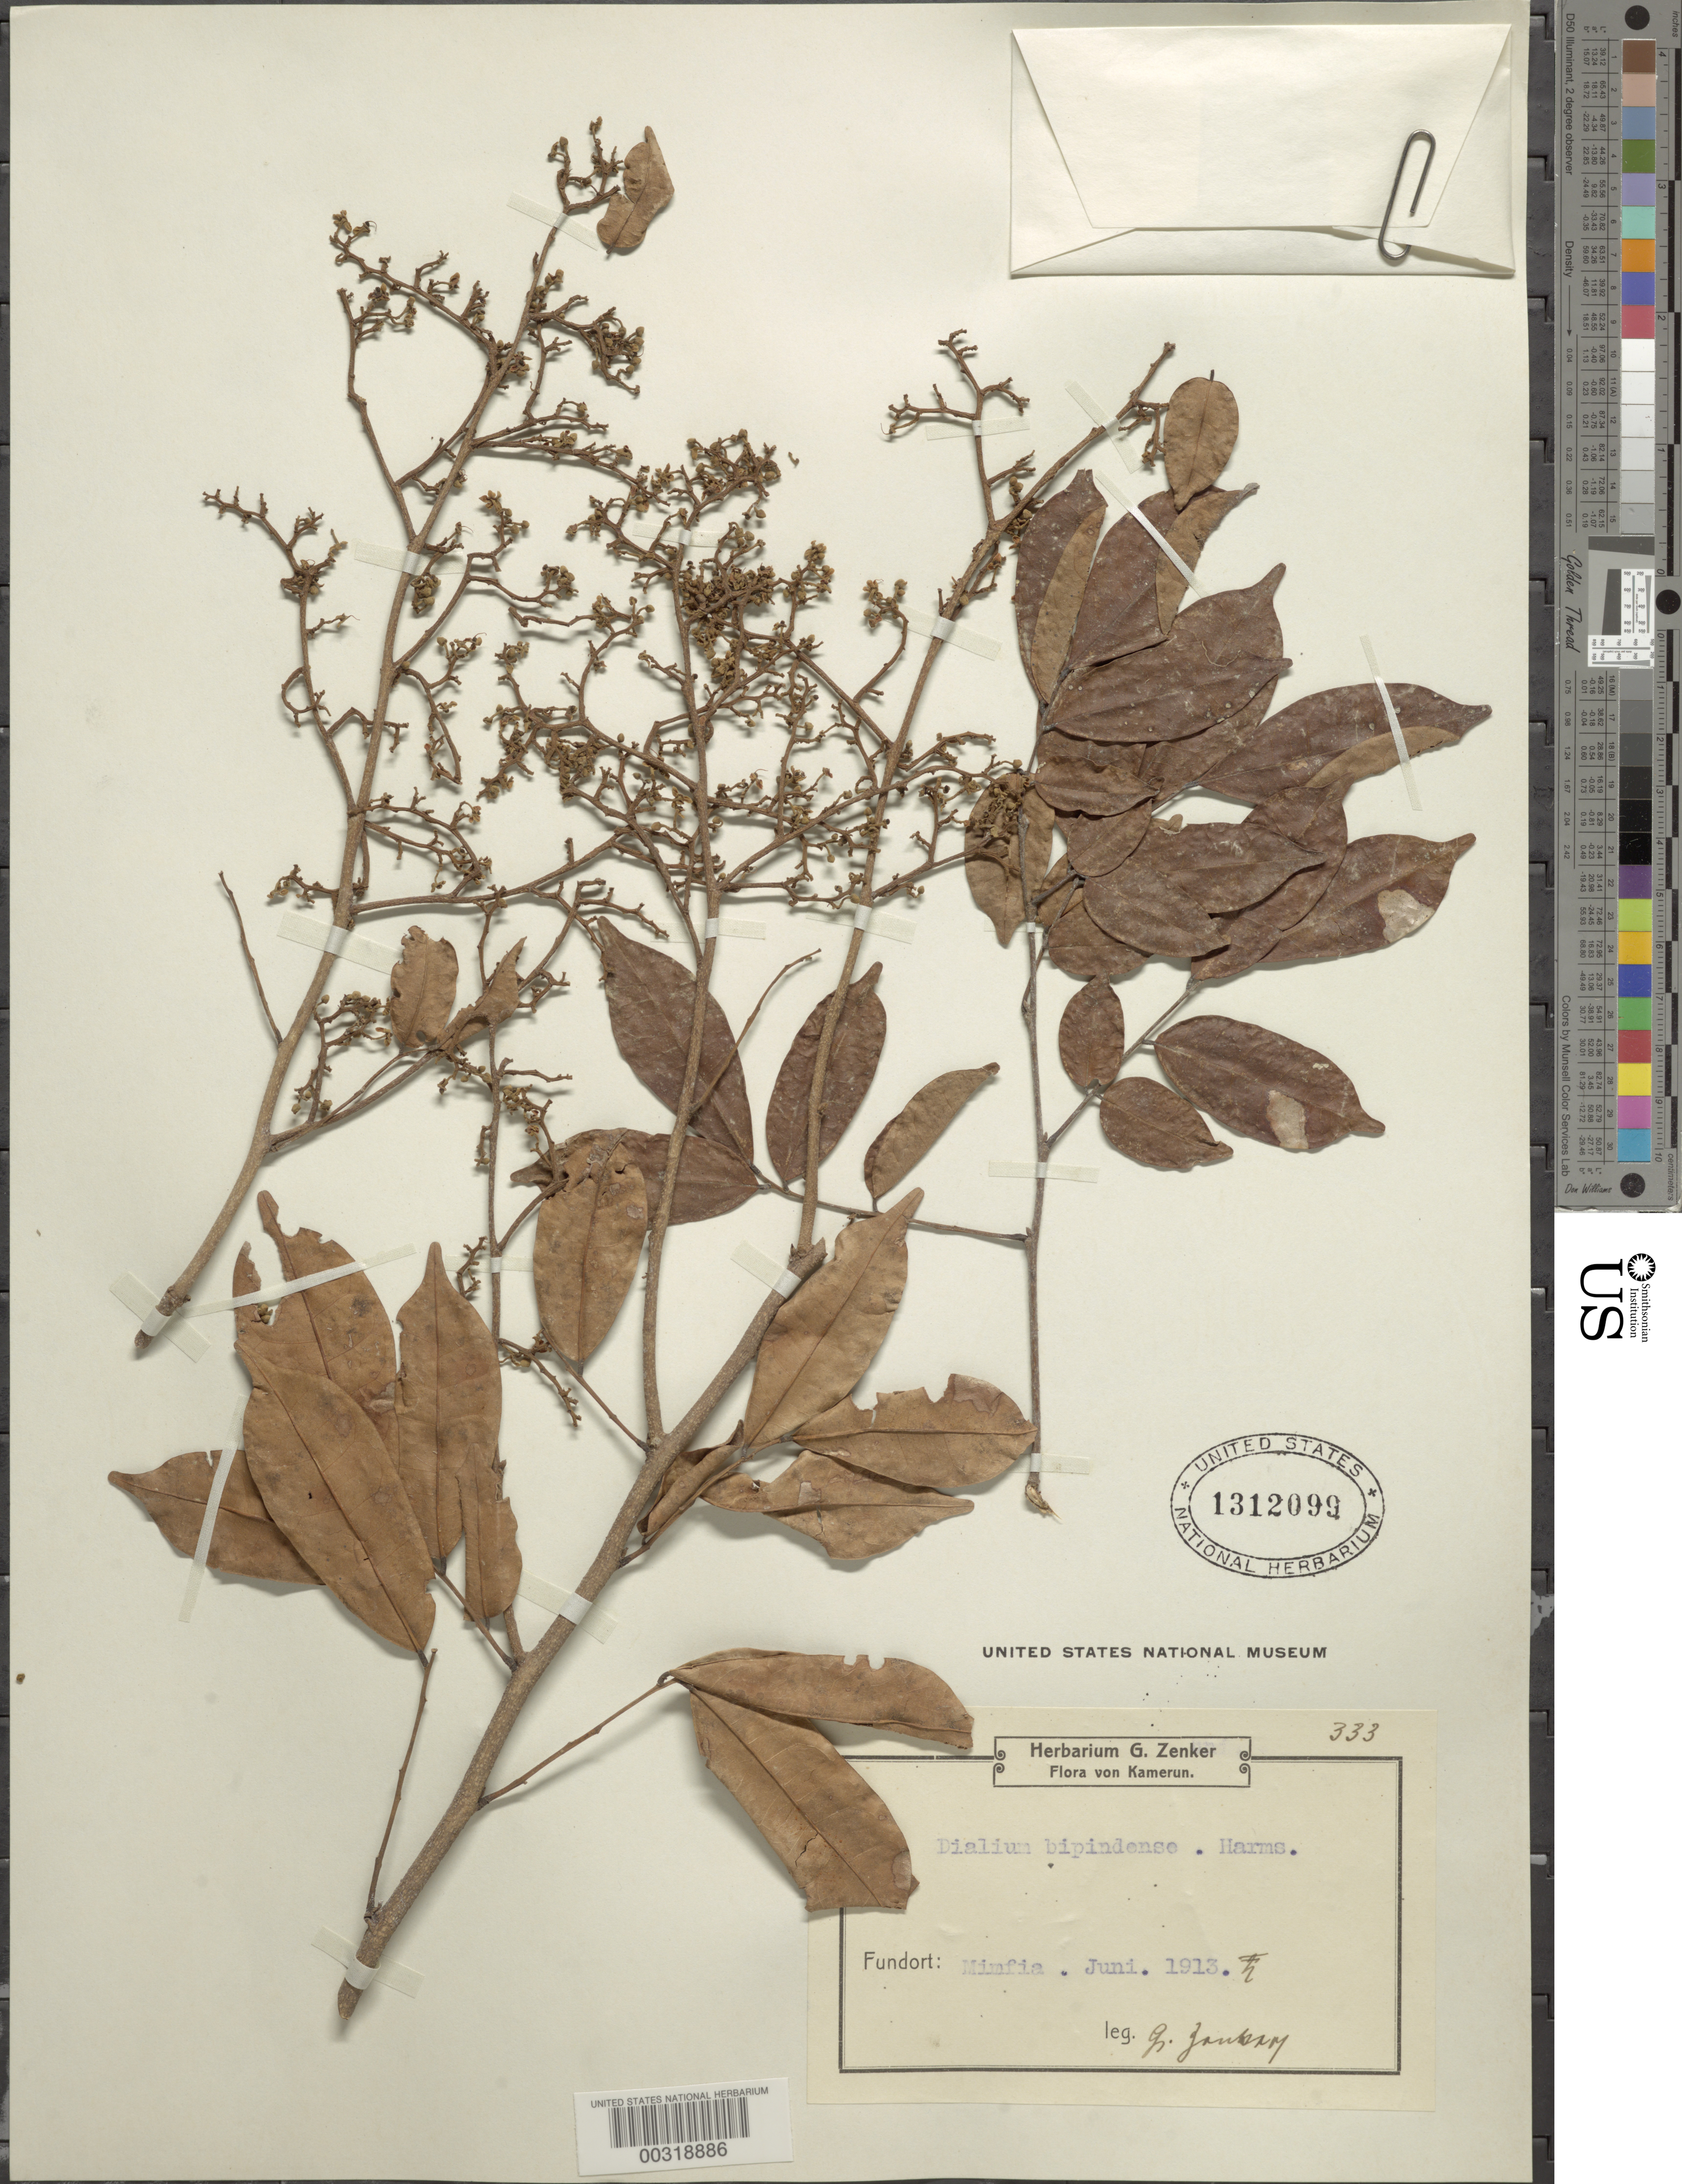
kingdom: Plantae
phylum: Tracheophyta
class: Magnoliopsida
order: Fabales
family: Fabaceae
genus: Dialium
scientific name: Dialium bipindense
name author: Harms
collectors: G. A. Zenker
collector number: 333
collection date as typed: Jun 1913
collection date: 1913-06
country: Cameroon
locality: Mimfia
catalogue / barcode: US 1312099